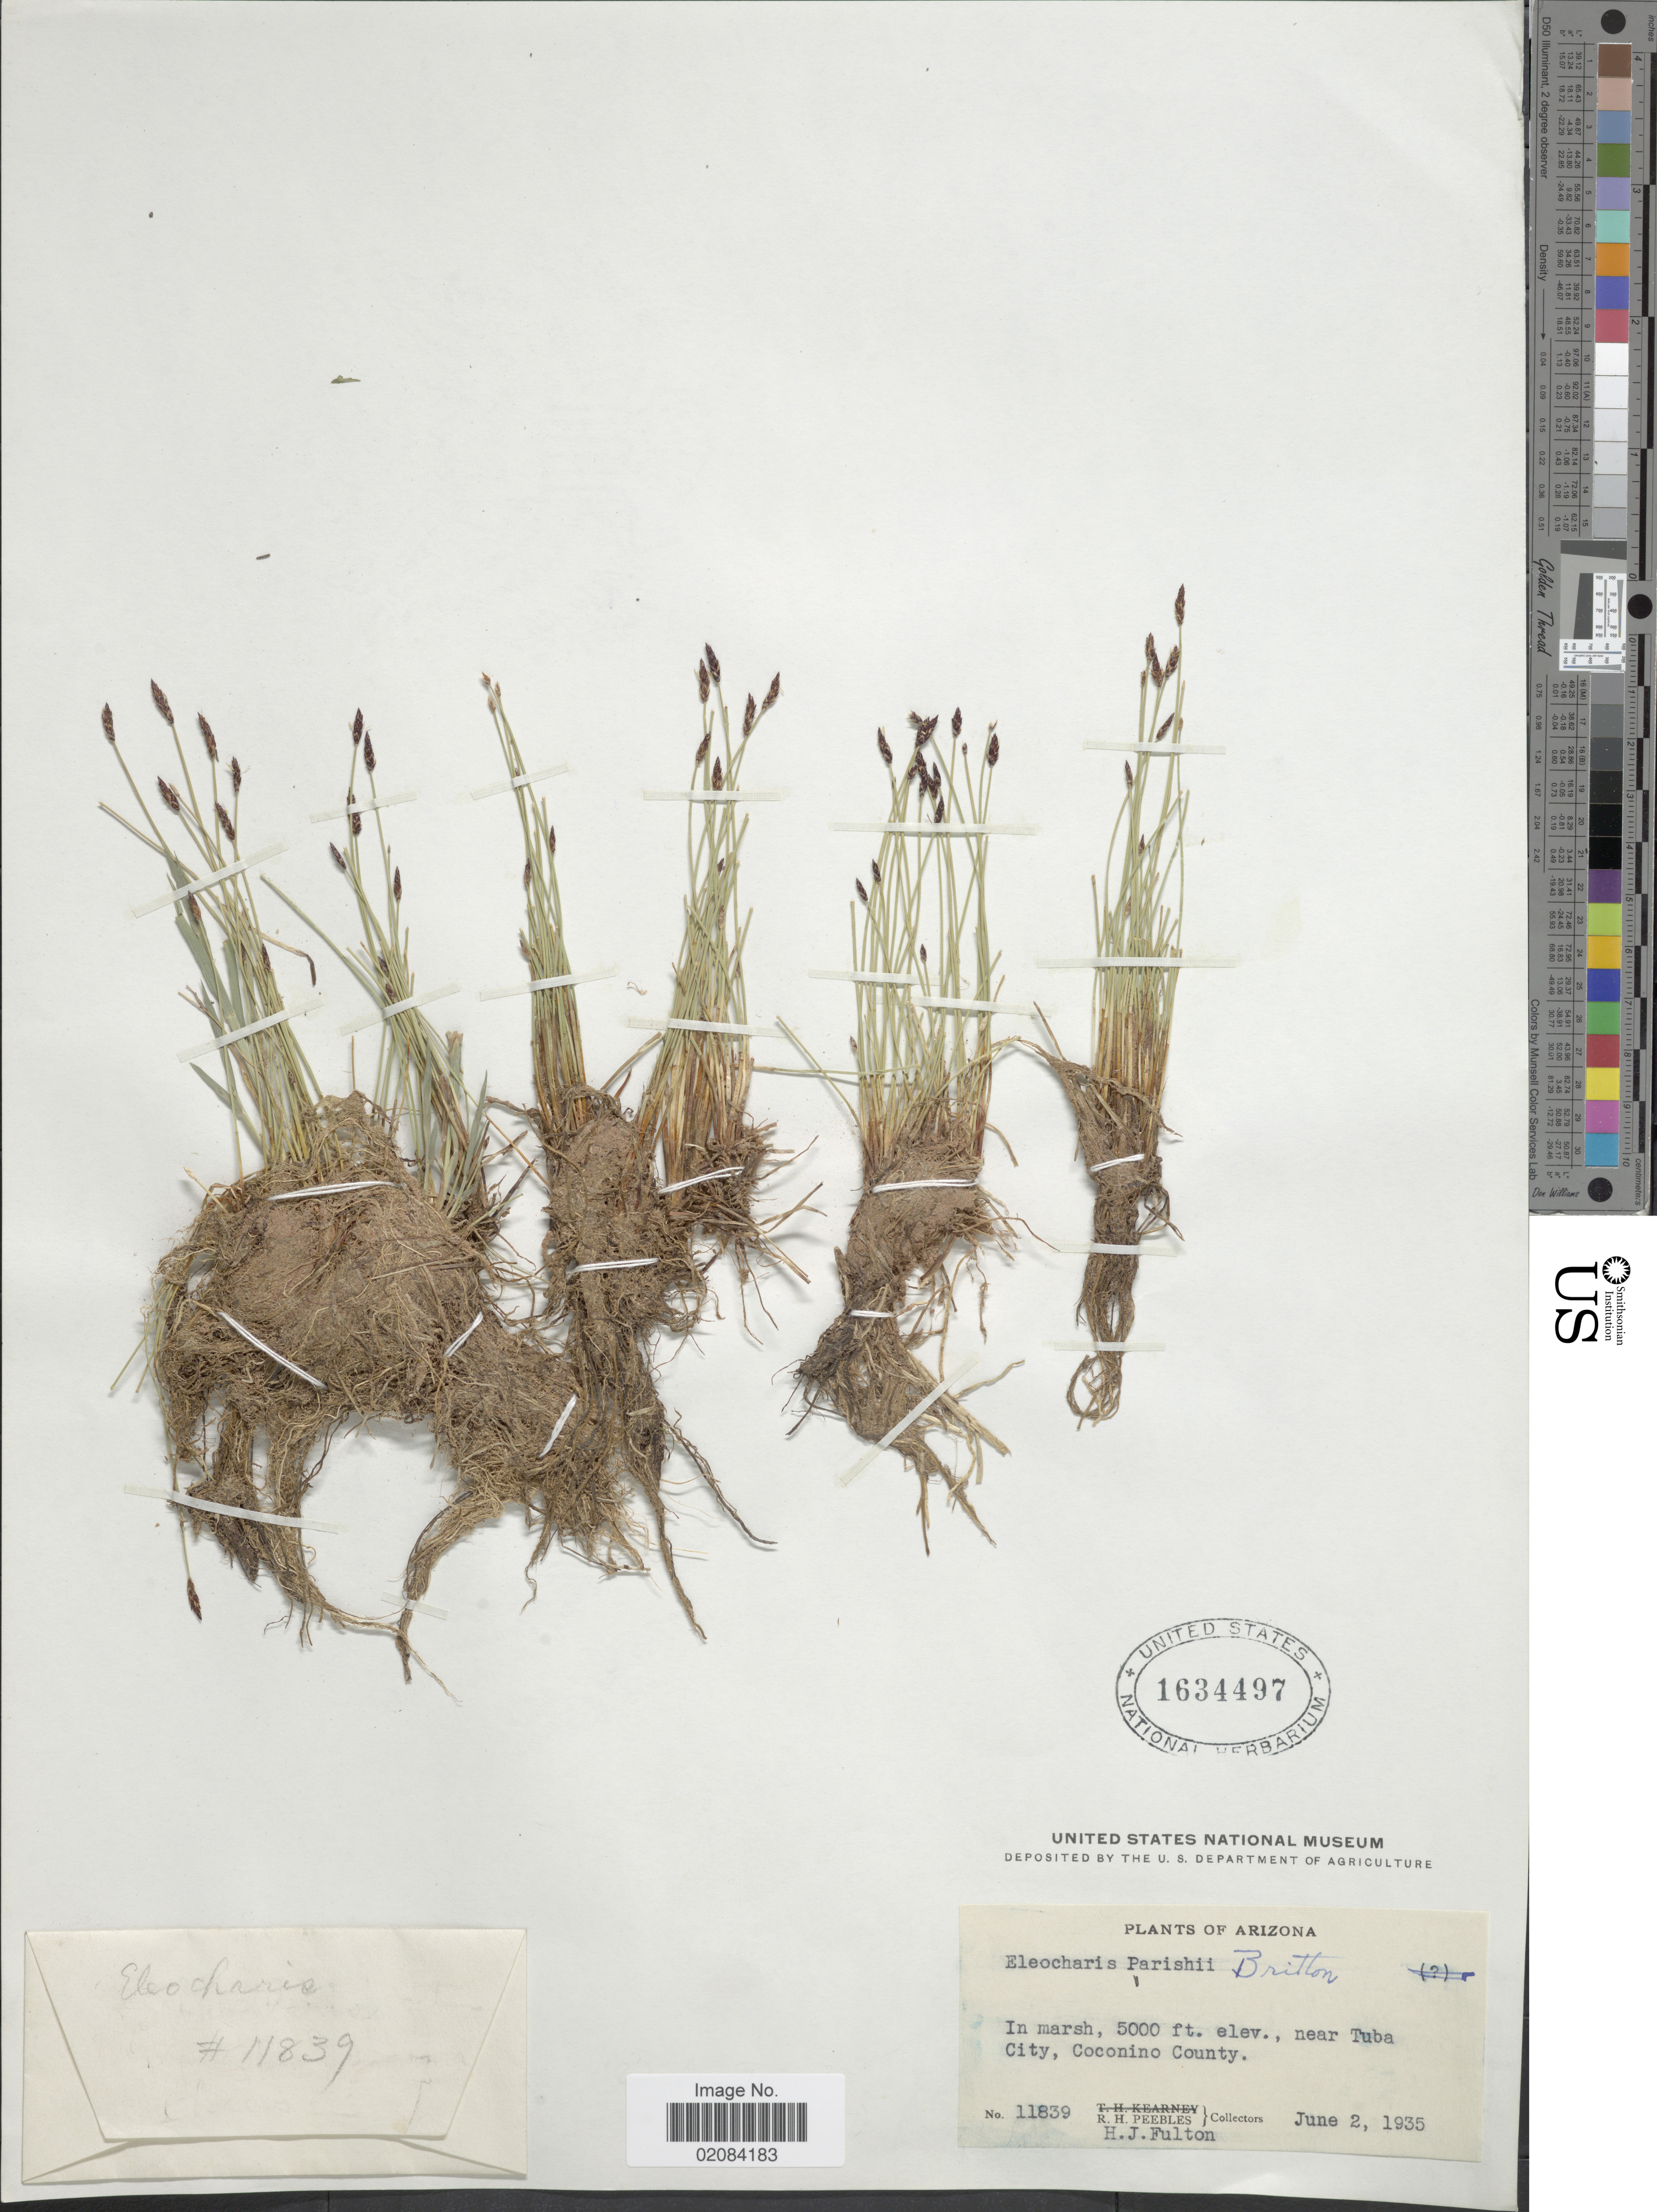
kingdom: Plantae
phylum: Tracheophyta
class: Liliopsida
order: Poales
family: Cyperaceae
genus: Eleocharis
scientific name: Eleocharis parishii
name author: Britton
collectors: R. H. Peebles & H. Fulton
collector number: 11839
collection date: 1935-06-02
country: United States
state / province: Arizona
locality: Arizona. Near Tuba City, Coconino County.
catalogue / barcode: US 1634497